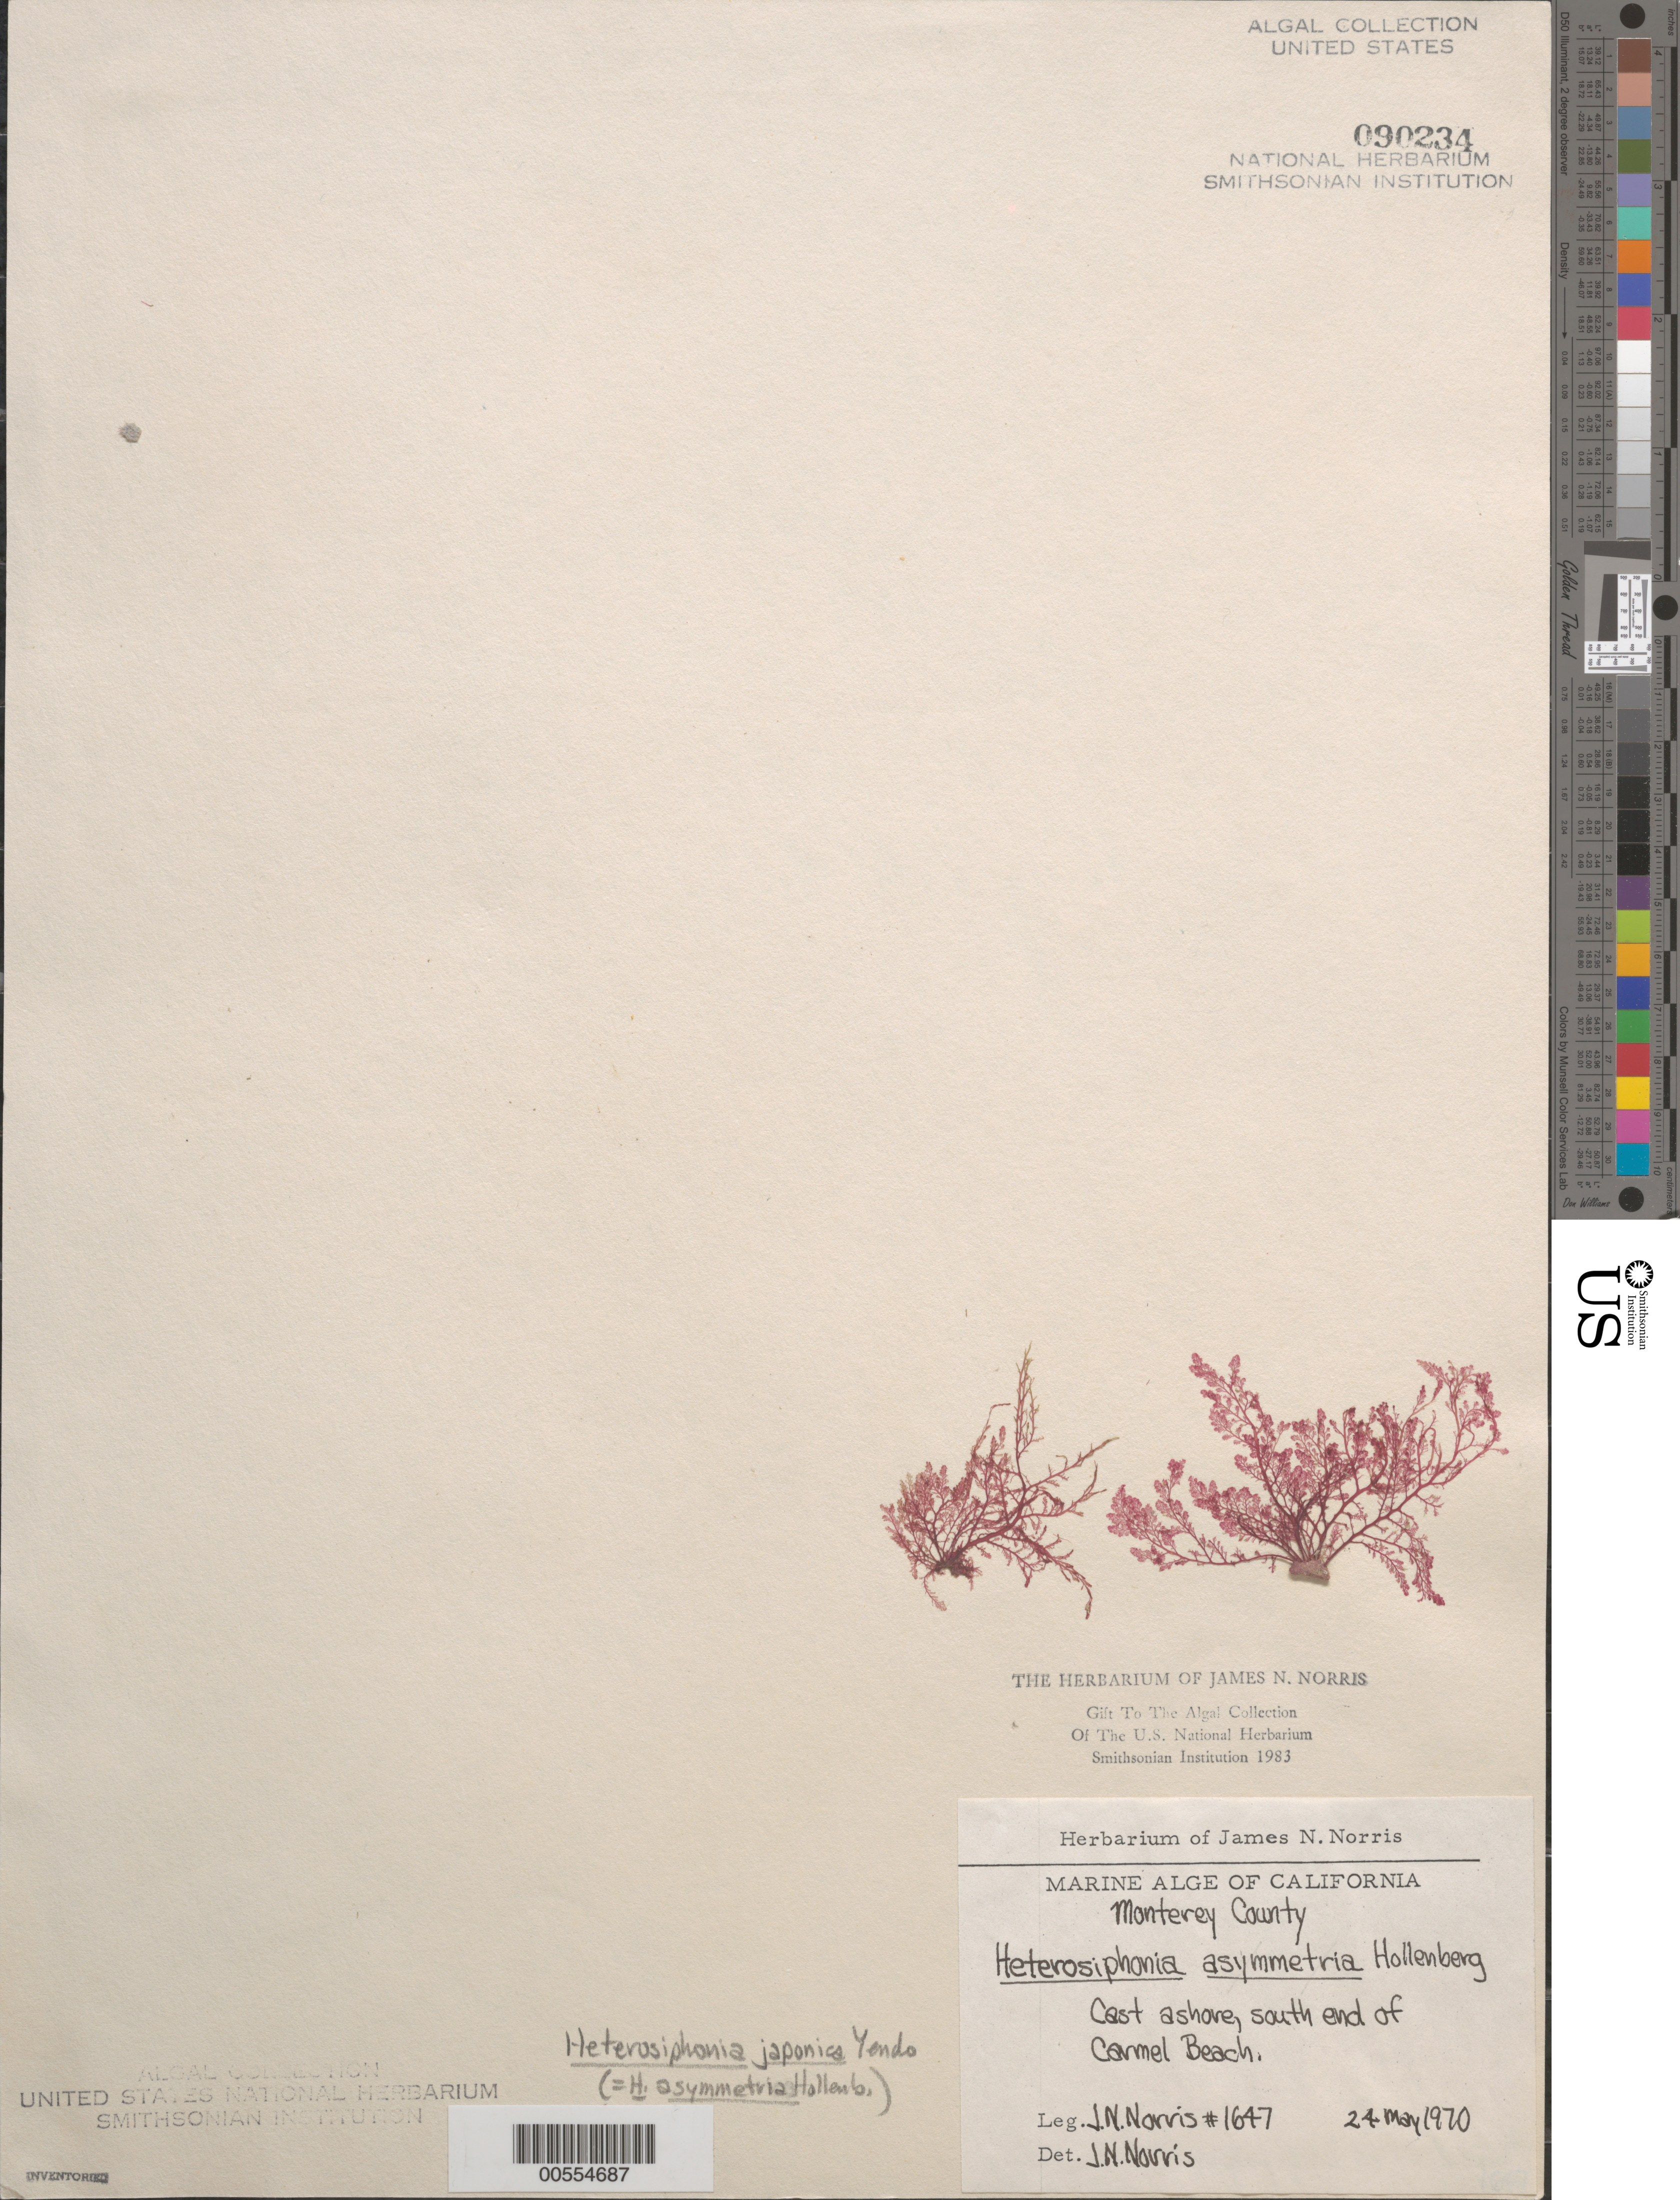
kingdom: Plantae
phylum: Rhodophyta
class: Florideophyceae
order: Ceramiales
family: Dasyaceae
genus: Dasysiphonia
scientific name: Dasysiphonia japonica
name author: (Yendo) H.-S. Kim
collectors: J. N. Norris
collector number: JN-1647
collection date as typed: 24 May 1970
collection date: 1970-05-24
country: United States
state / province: California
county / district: Monterey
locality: Carmel Beach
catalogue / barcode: US 90234